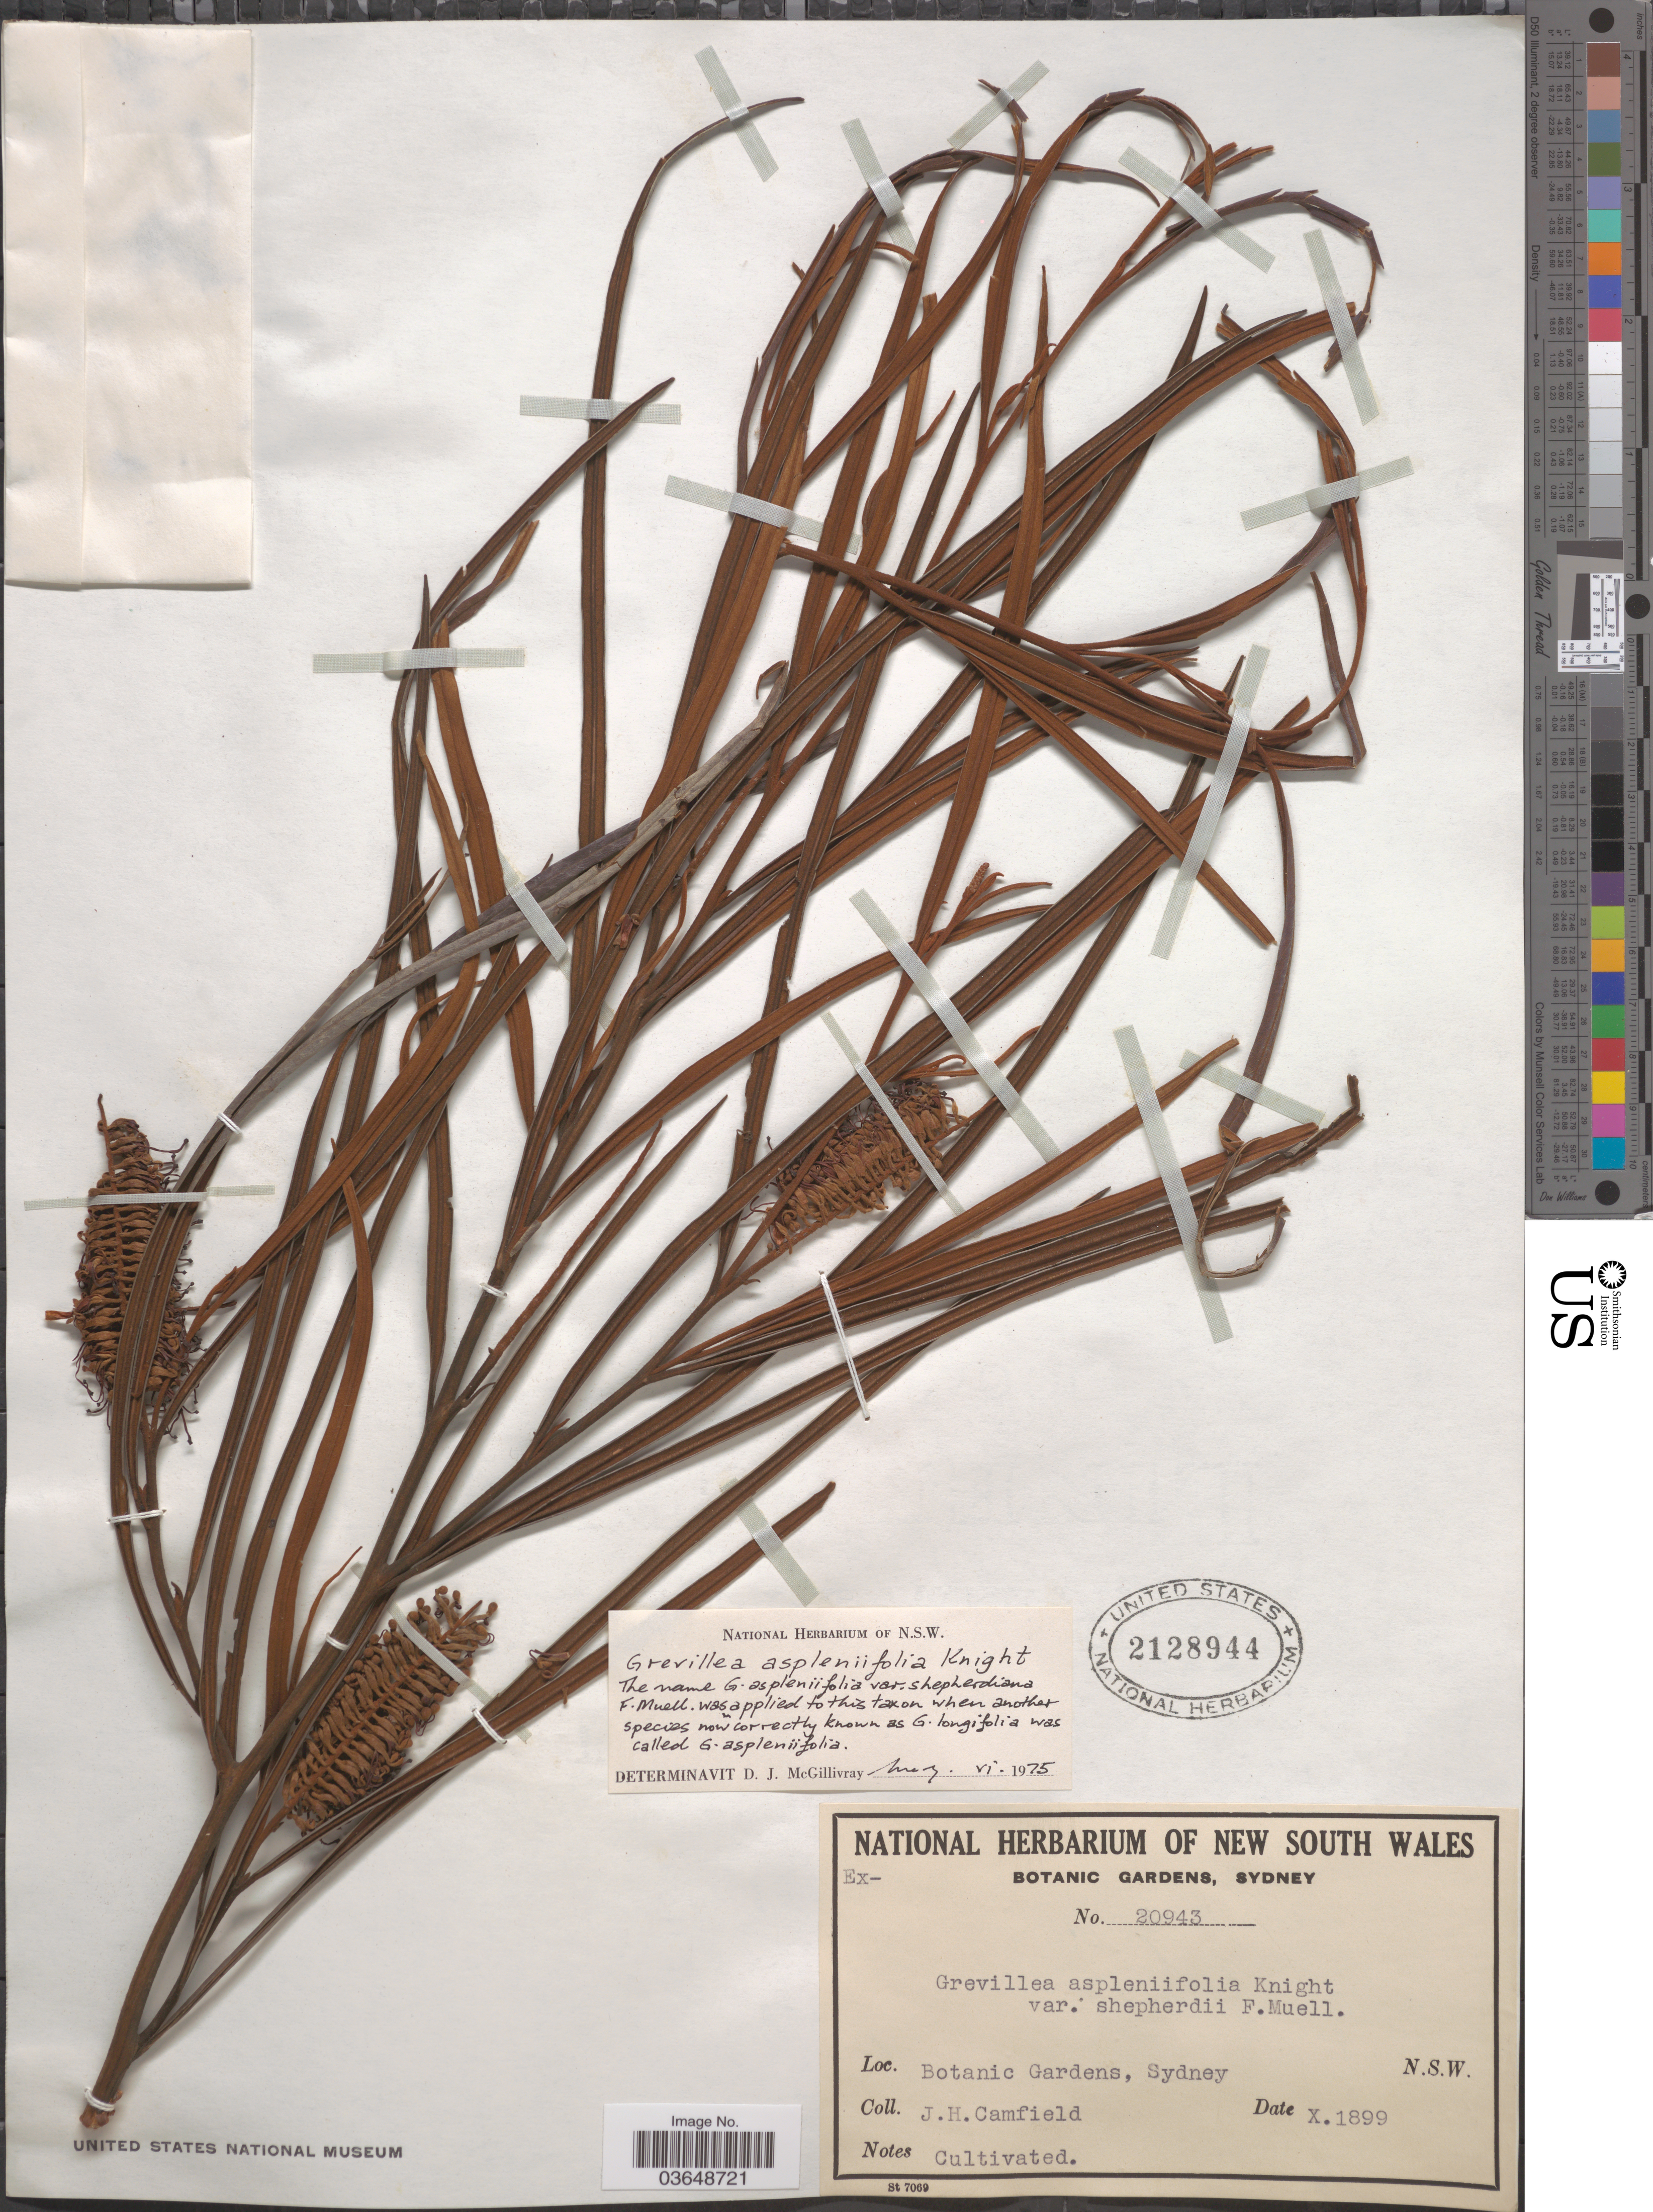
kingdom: Plantae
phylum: Tracheophyta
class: Magnoliopsida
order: Proteales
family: Proteaceae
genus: Grevillea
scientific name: Grevillea aspleniifolia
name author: Knight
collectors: J. Camfield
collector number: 20943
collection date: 1899-10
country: Australia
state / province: New South Wales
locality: Botanic Gardens, Sydney.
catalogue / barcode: US 2128944